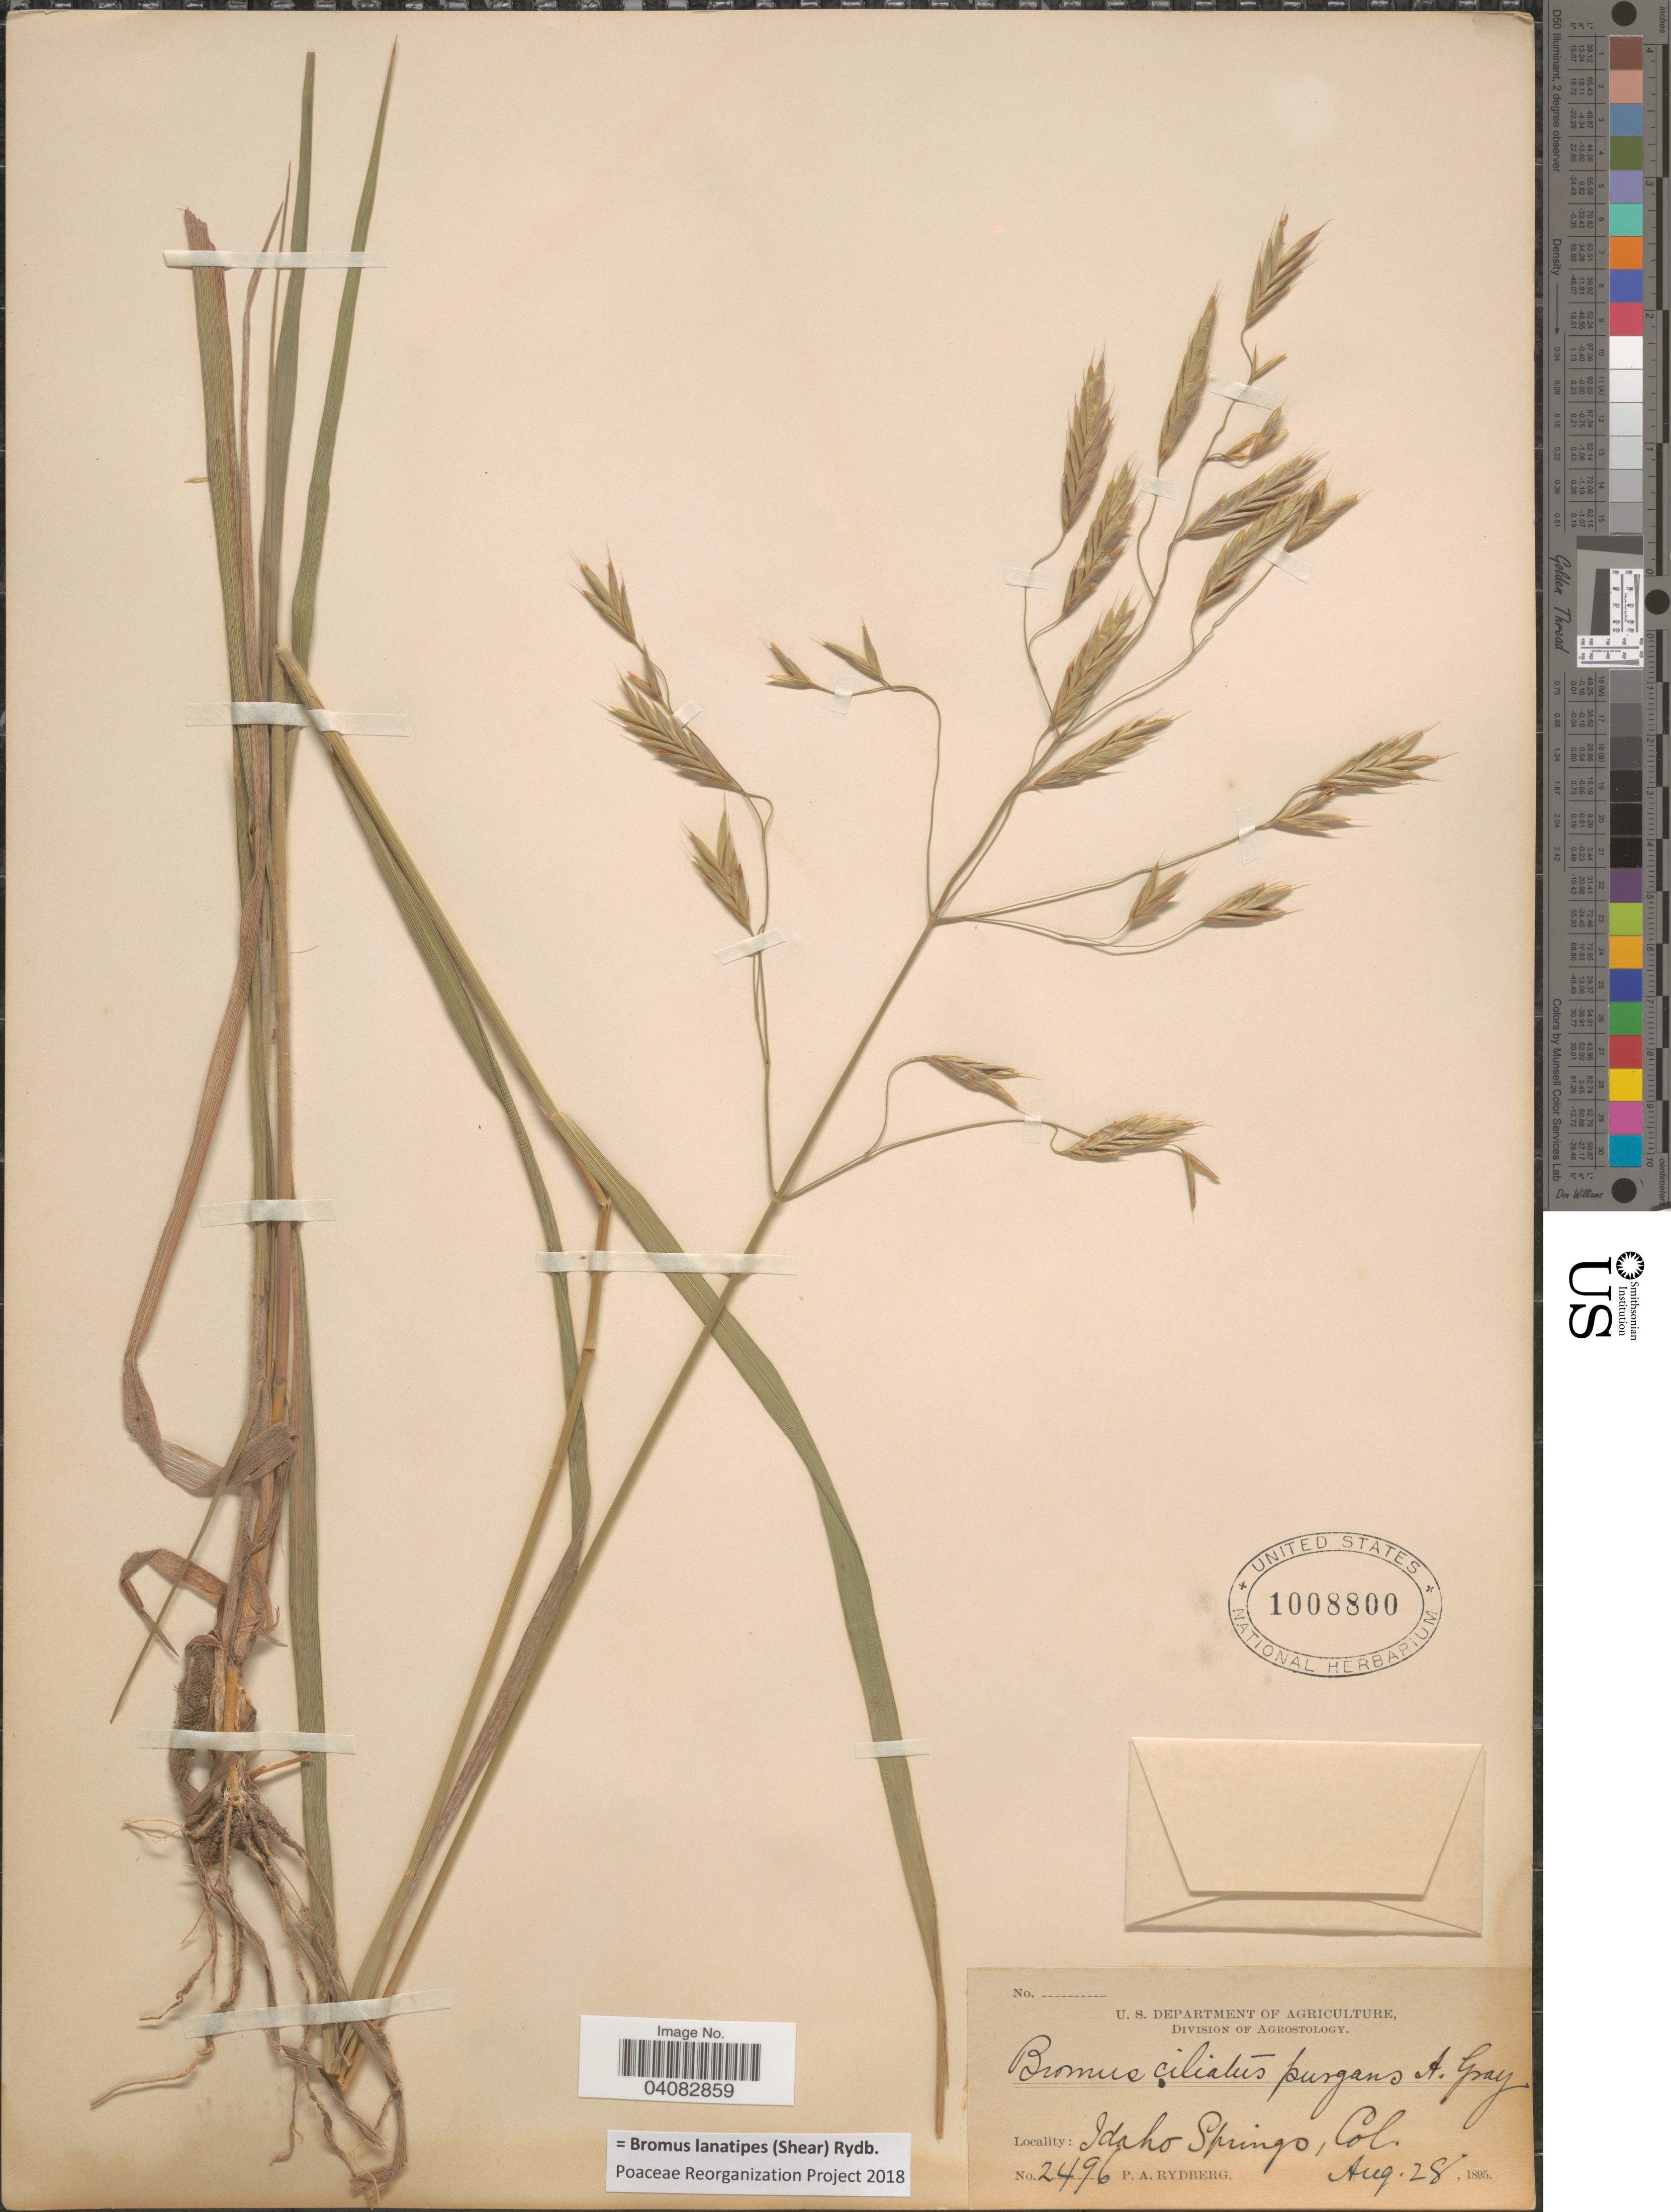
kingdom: Plantae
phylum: Tracheophyta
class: Liliopsida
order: Poales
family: Poaceae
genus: Bromus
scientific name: Bromus lanatipes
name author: (Shear) Rydb.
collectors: P. A. Rydberg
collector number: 2496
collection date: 1895-08-28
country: United States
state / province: Colorado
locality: Idaho Springs.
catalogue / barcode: US 1008800